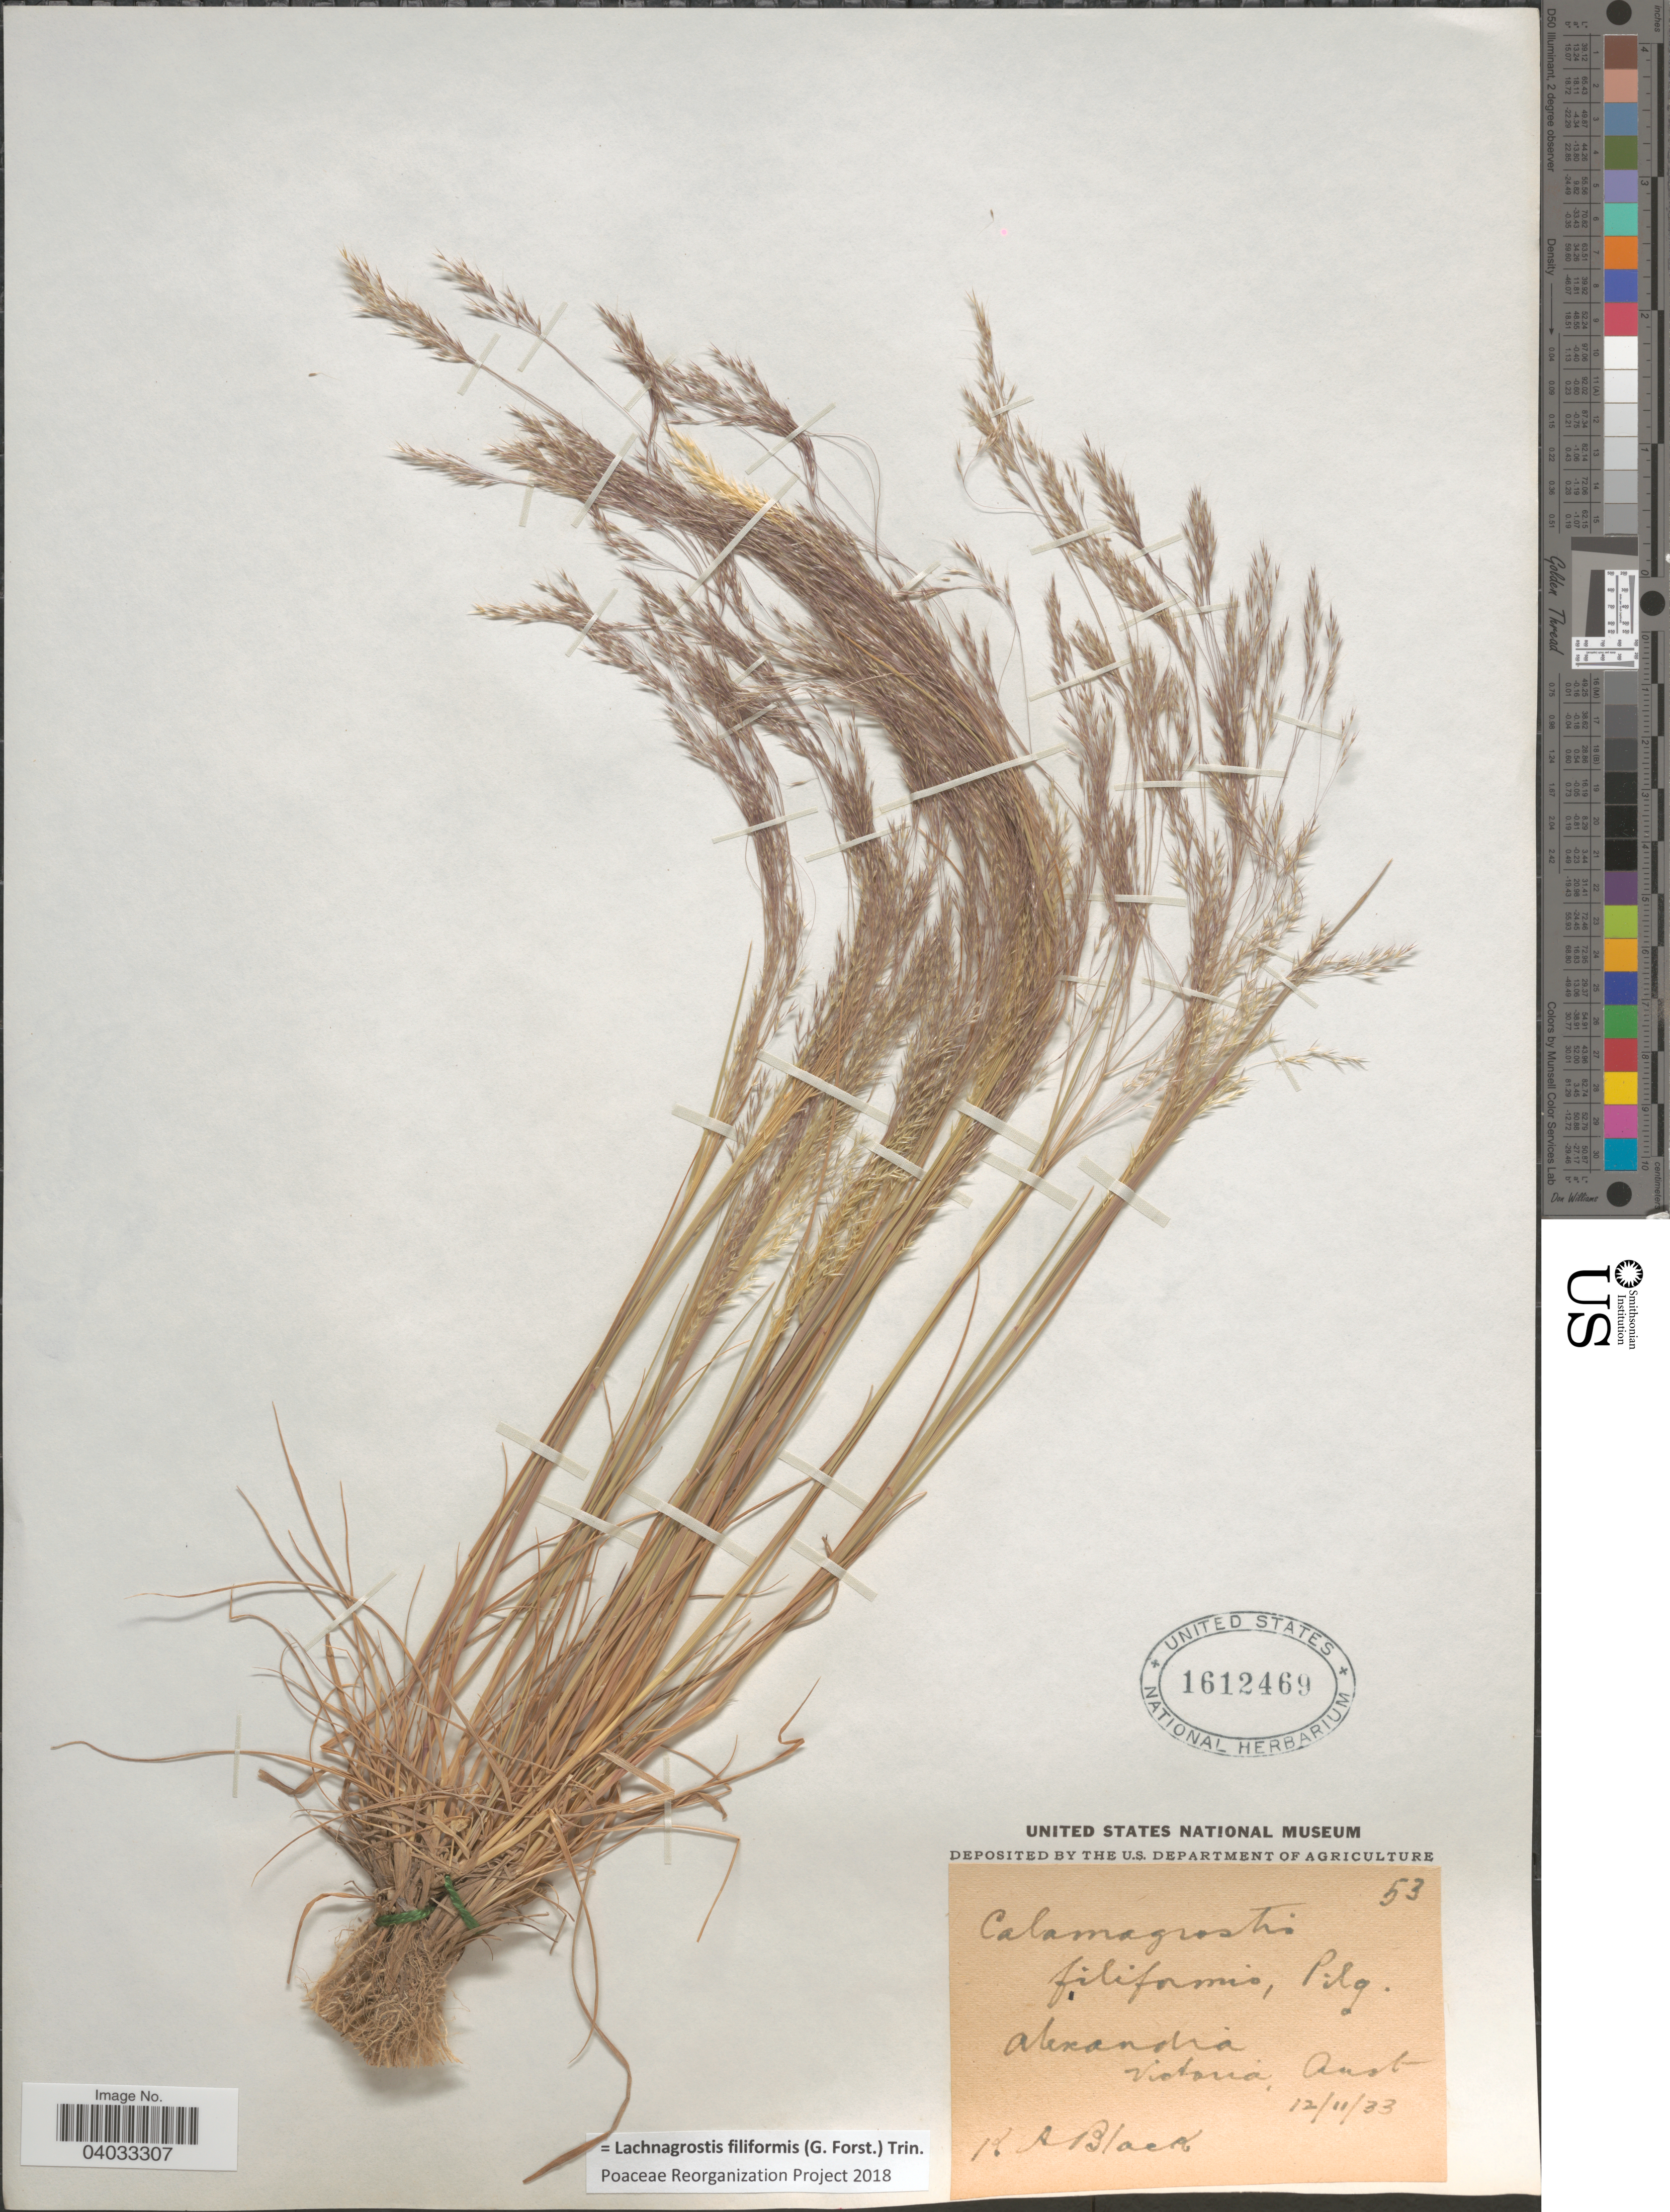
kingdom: Plantae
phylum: Tracheophyta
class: Liliopsida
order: Poales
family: Poaceae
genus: Lachnagrostis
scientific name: Lachnagrostis filiformis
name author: (J.R. Forst.) Trin.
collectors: R. A. Black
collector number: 53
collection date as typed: Transcribed d/m/y: 12/11/33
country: Australia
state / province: Victoria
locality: Alexandra.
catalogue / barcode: US 1612469